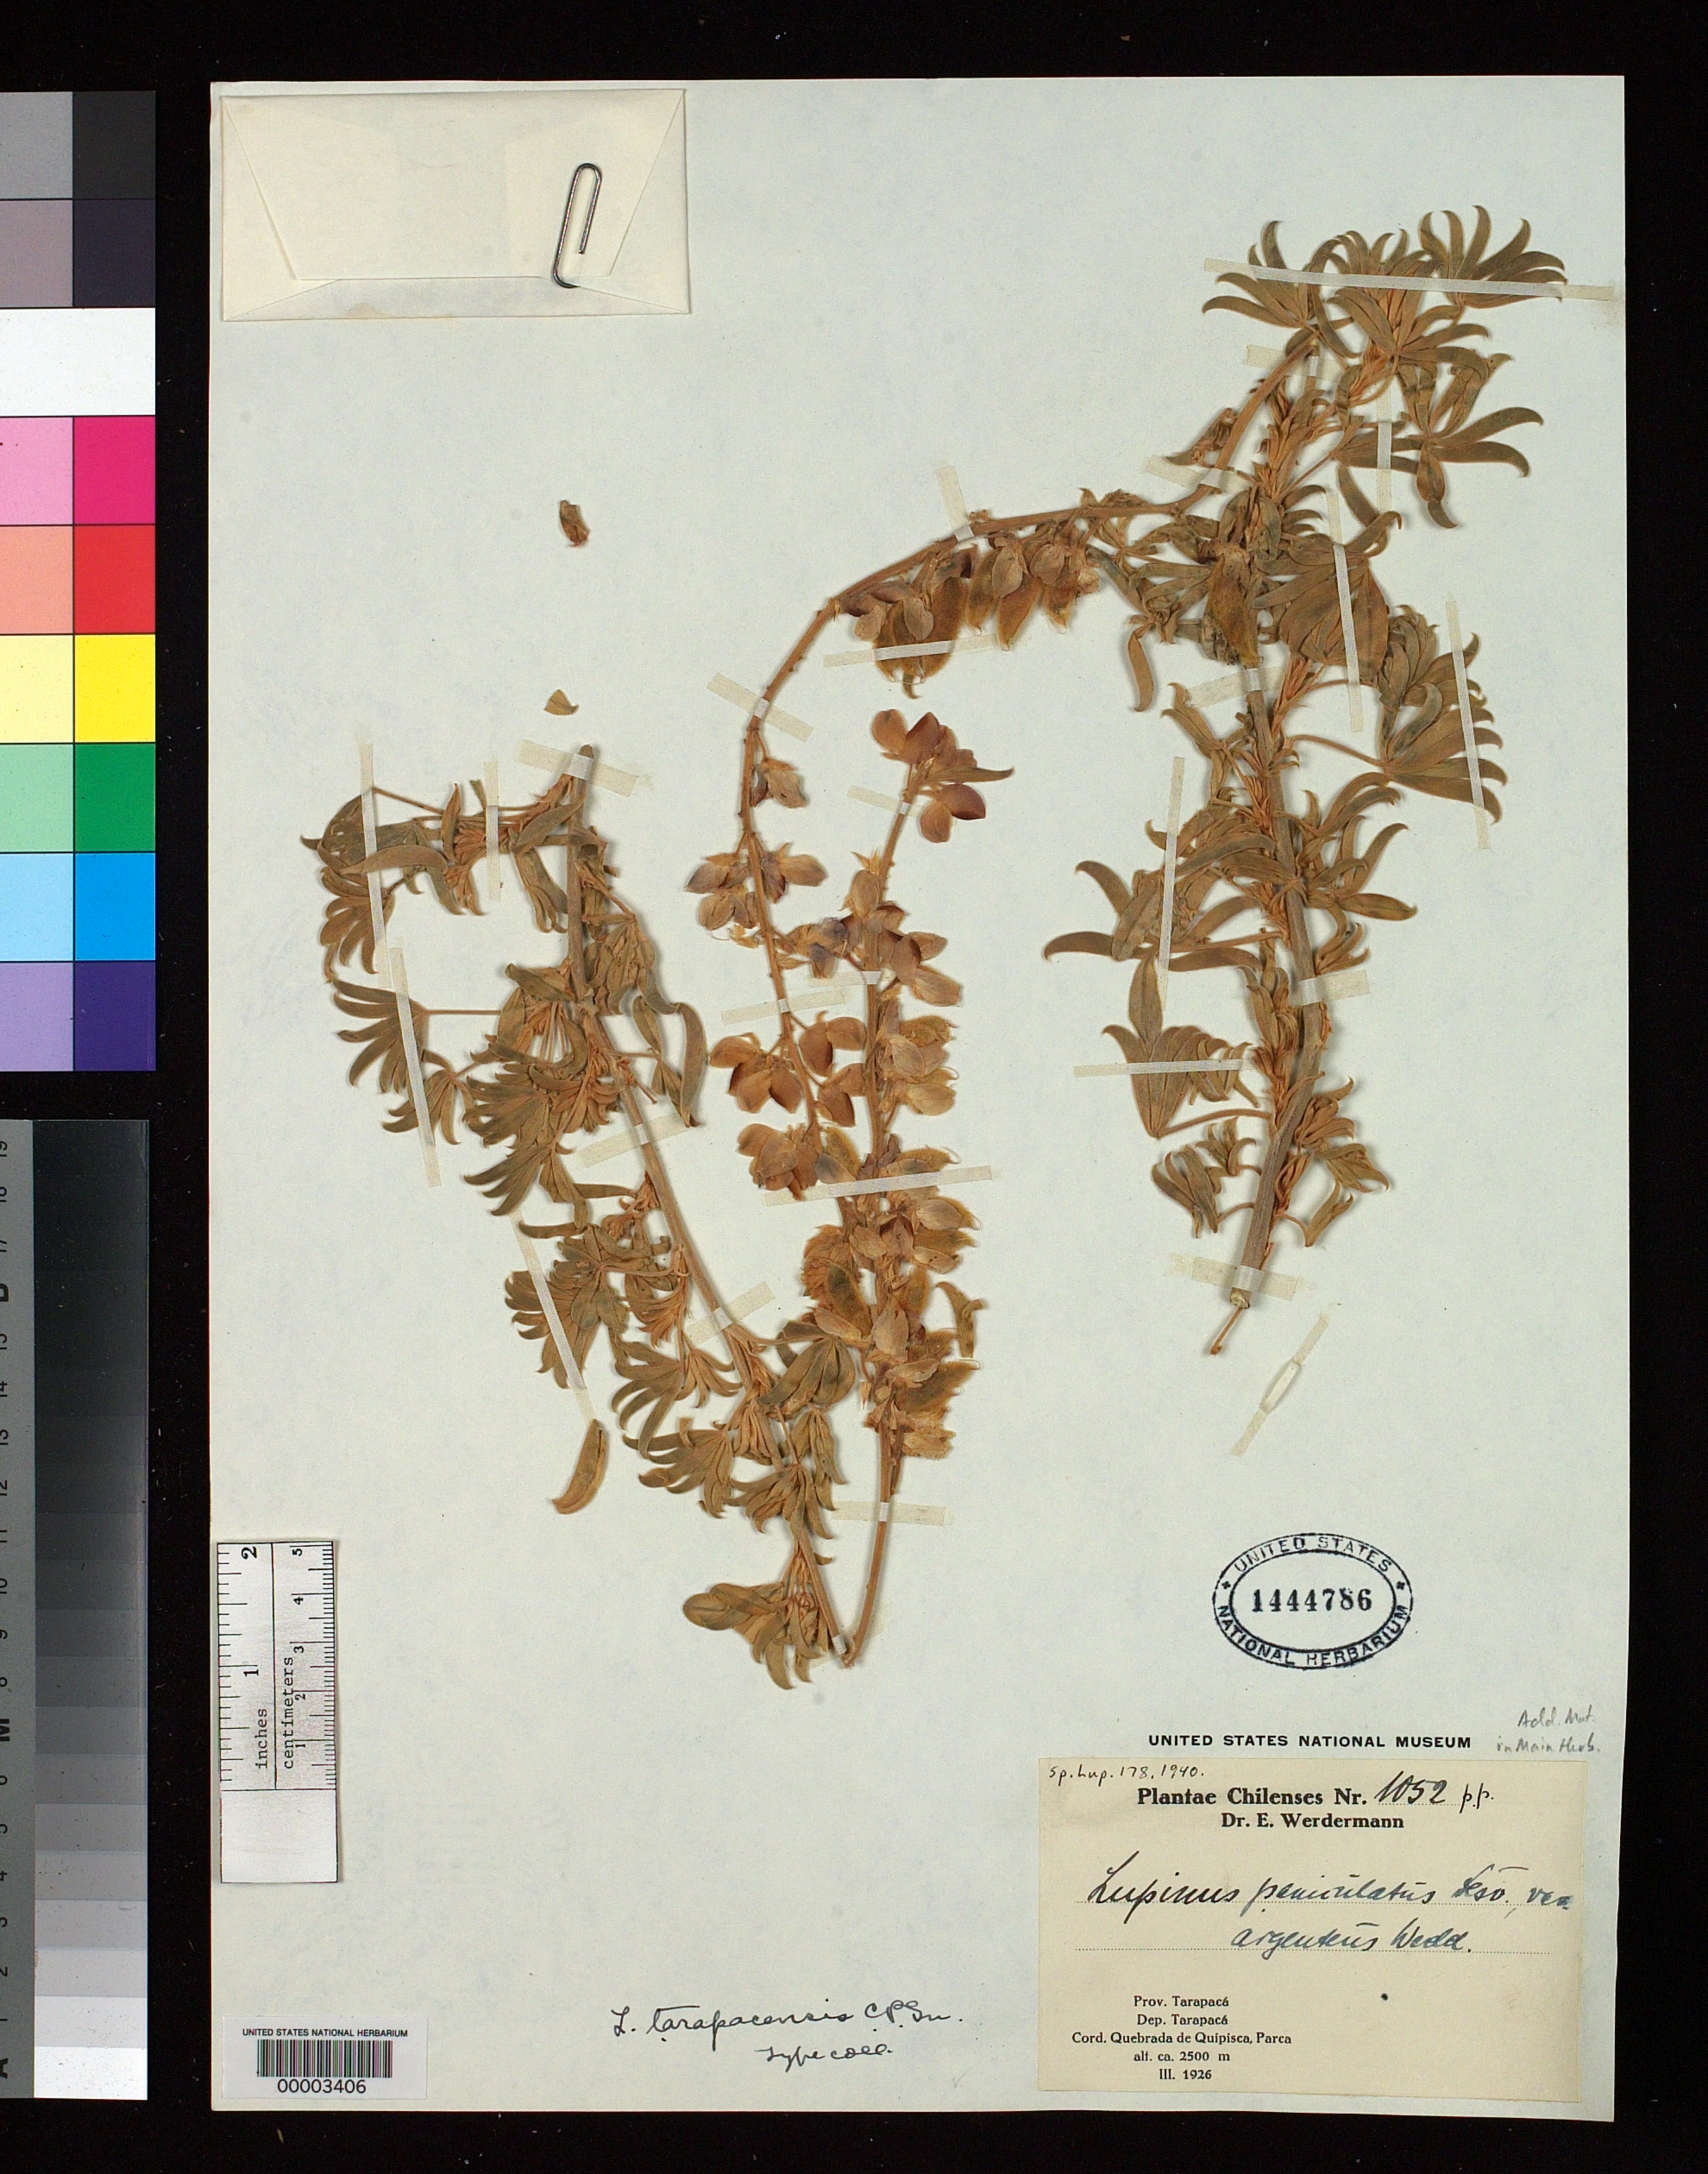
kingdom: Plantae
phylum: Tracheophyta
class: Magnoliopsida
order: Fabales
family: Fabaceae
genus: Lupinus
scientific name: Lupinus tarapacensis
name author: C.P. Sm.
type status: Isotype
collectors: E. Werdermann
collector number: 1052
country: Chile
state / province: Tarapacá (I)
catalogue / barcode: US 1444786